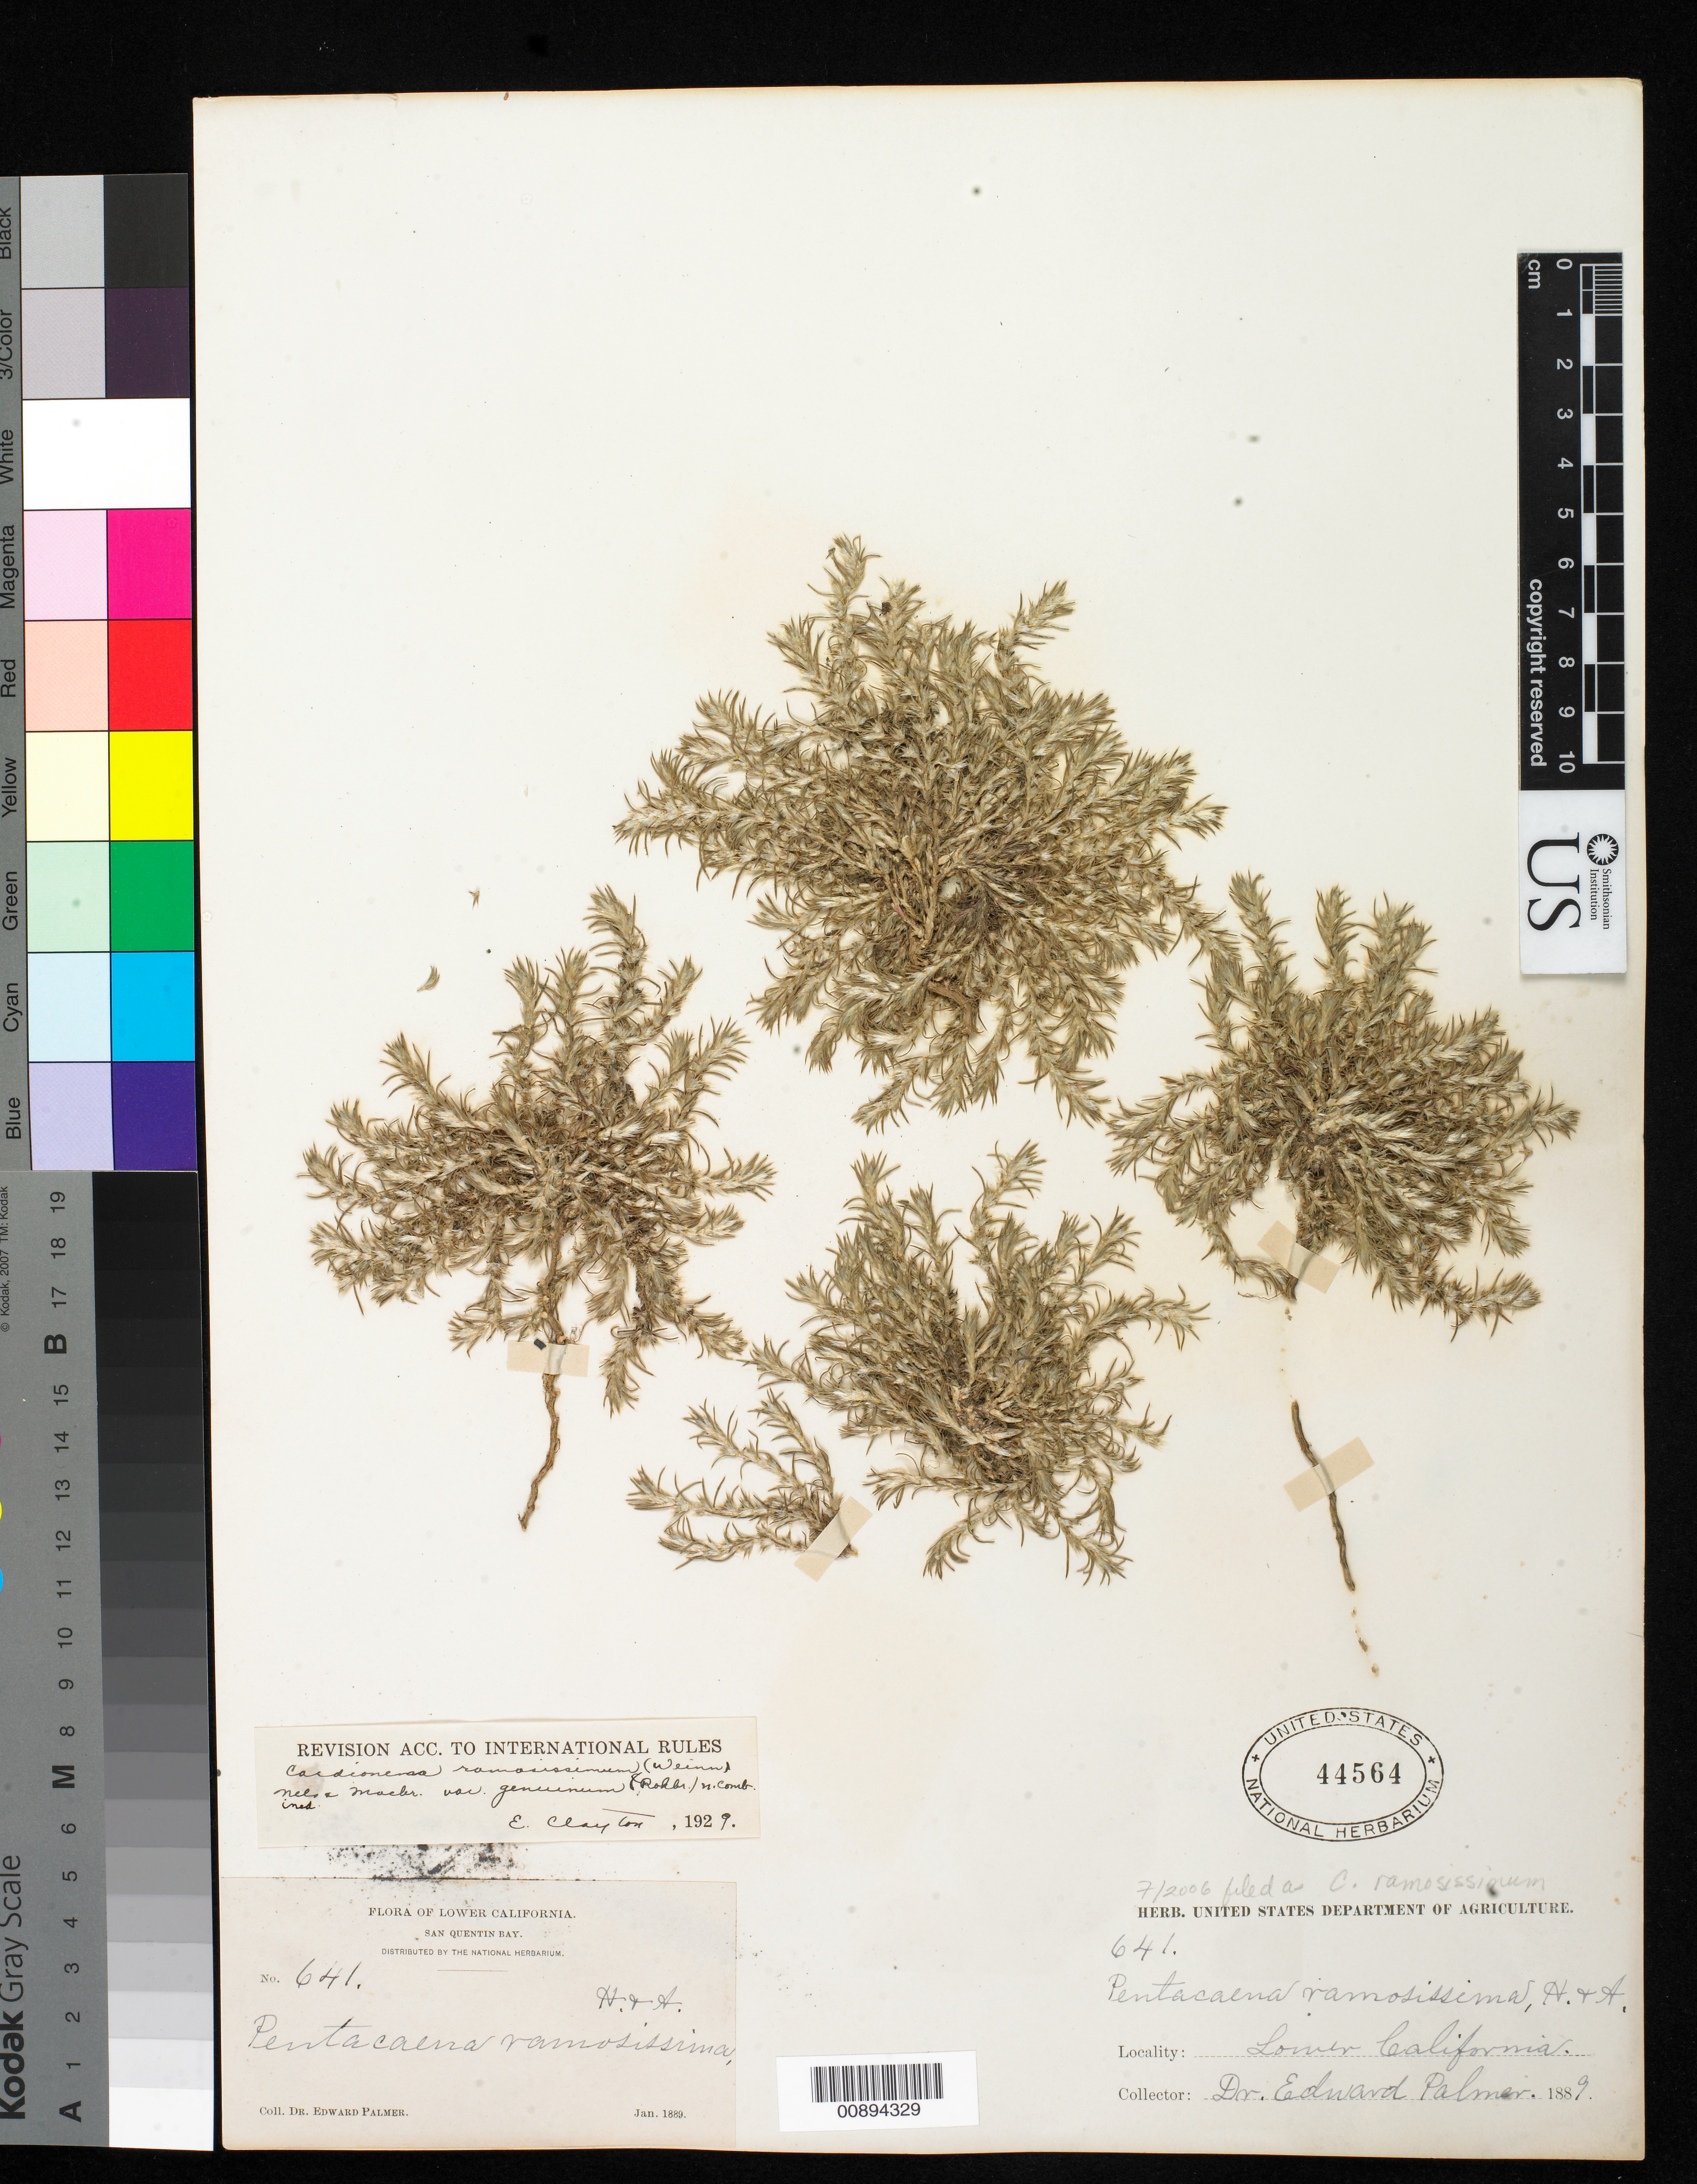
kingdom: Plantae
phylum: Tracheophyta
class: Magnoliopsida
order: Caryophyllales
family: Caryophyllaceae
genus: Cardionema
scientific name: Cardionema ramosissimum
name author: (Weinm.) A. Nelson & J.F. Macbr.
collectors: E. Palmer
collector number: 641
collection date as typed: Jan 1889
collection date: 1889-01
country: Mexico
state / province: Baja California Norte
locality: San Quentin Bay, Baja California.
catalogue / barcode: US 44564